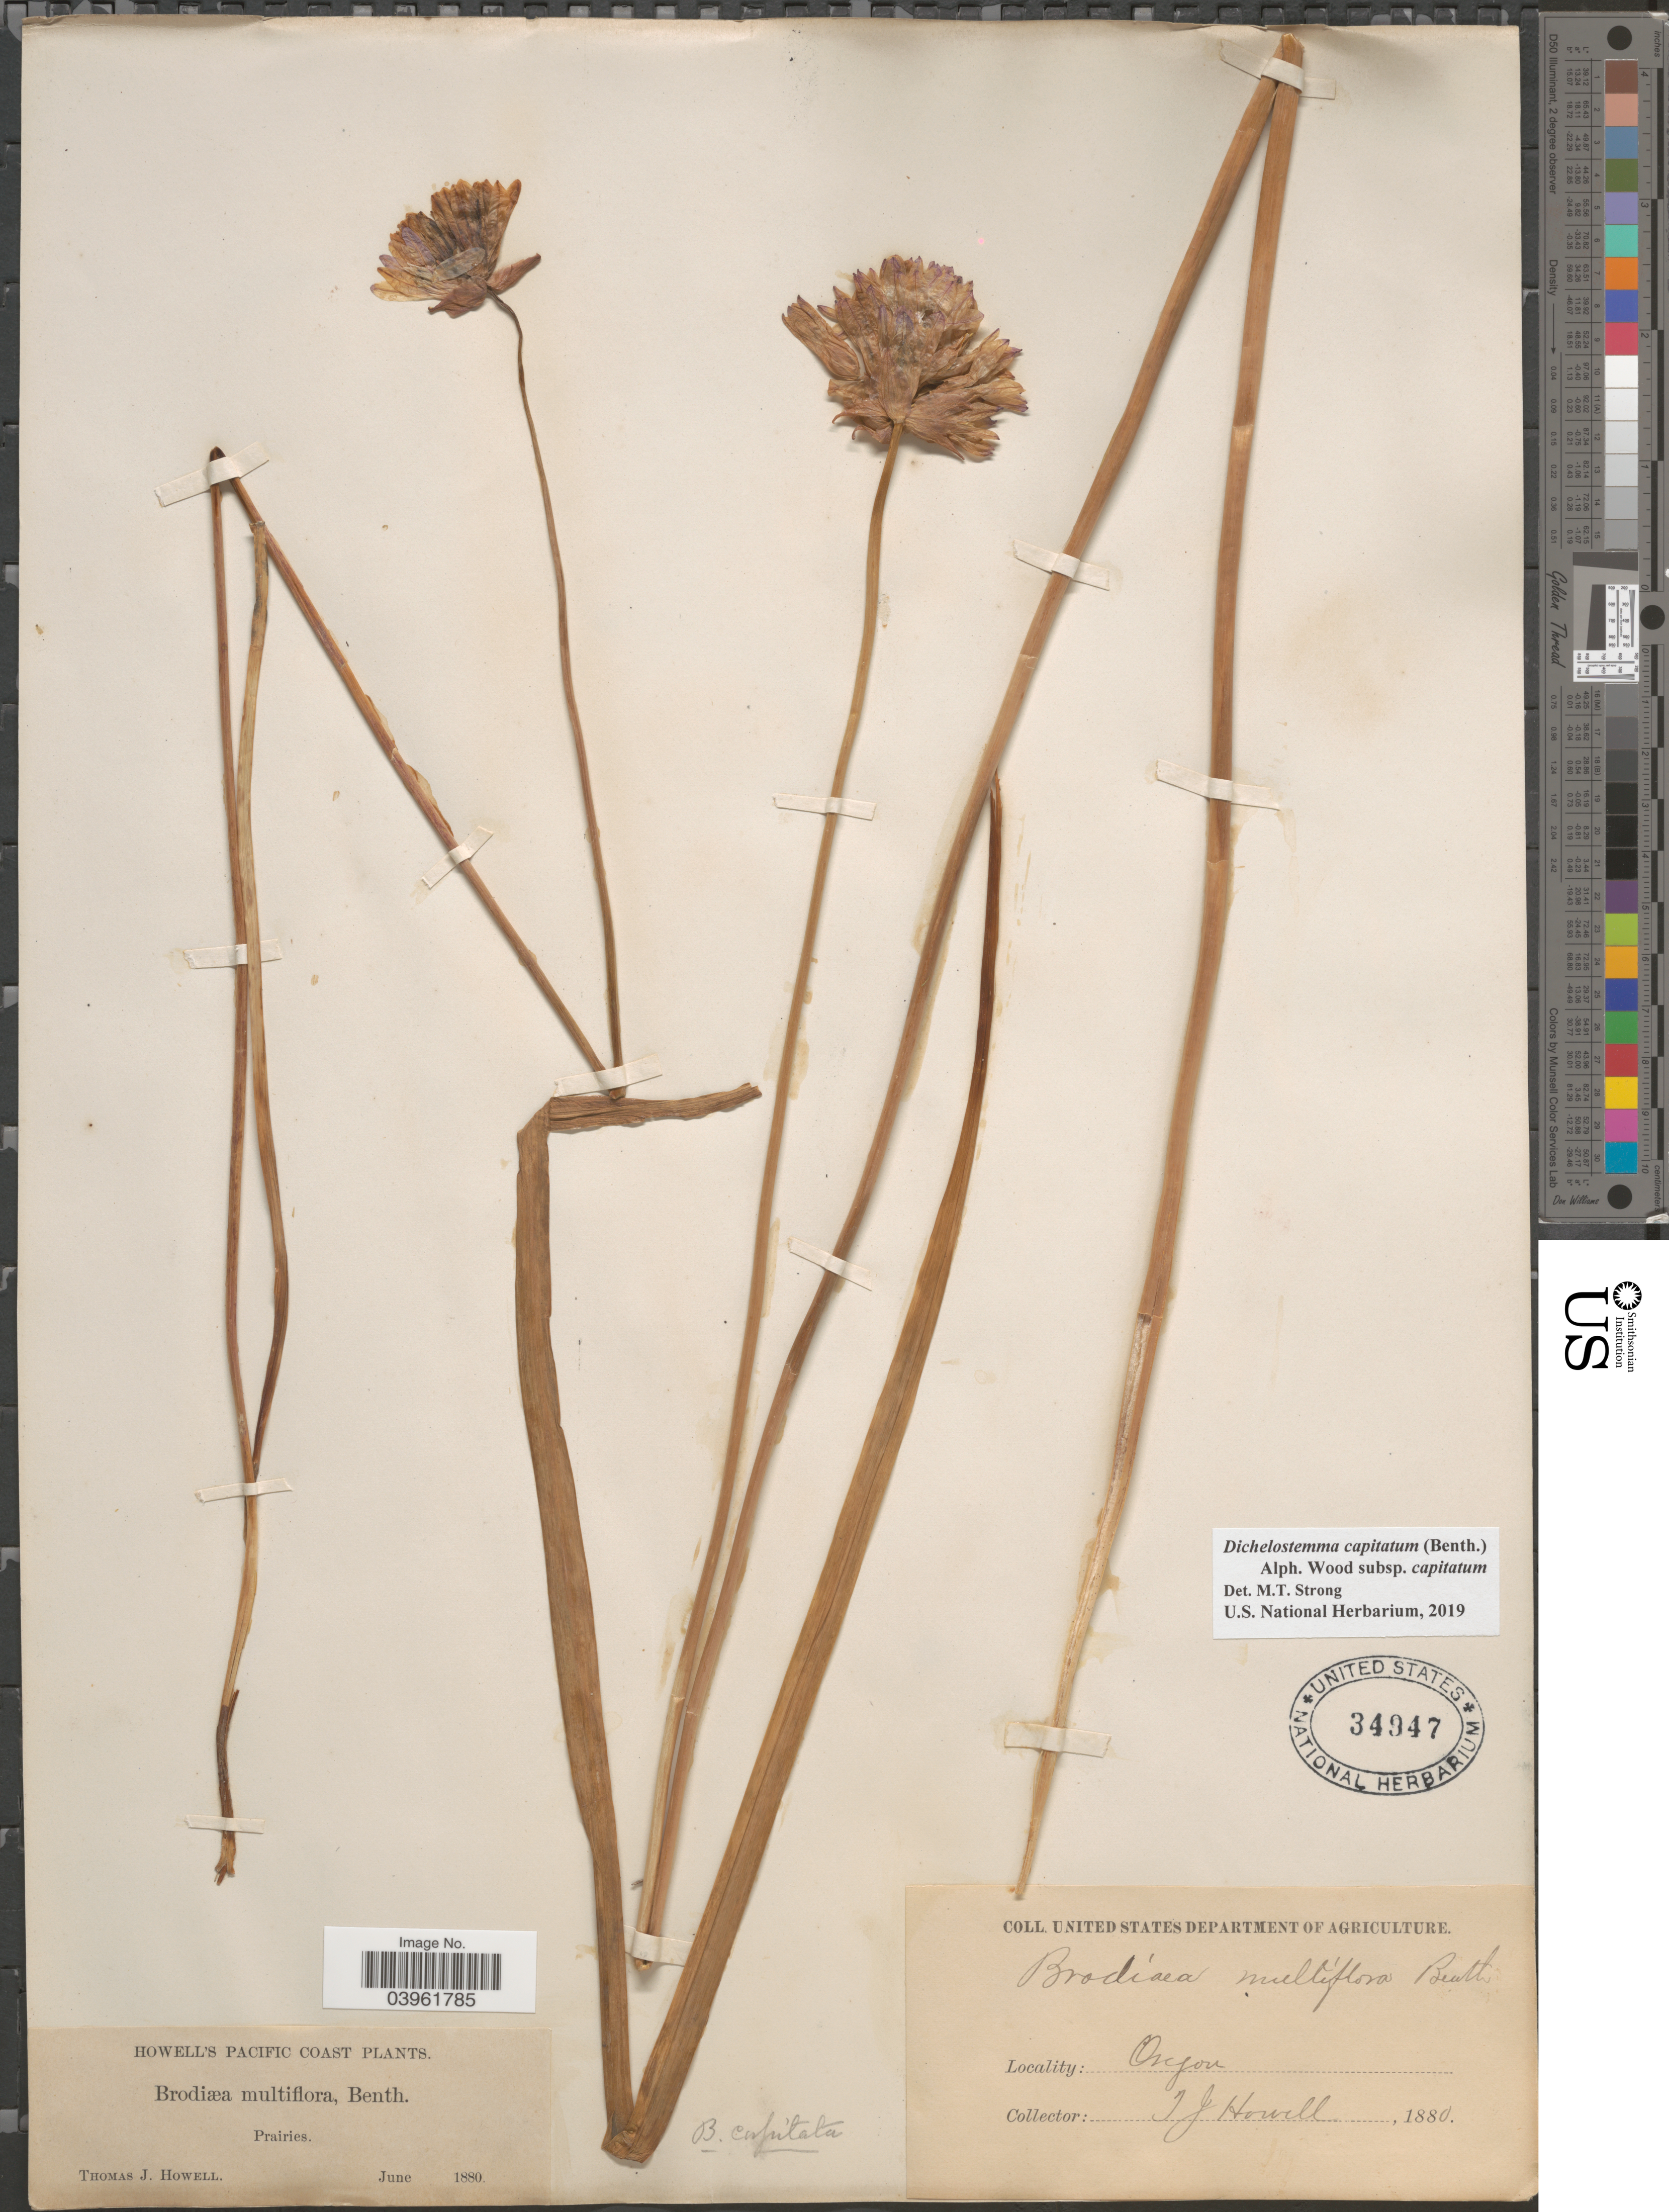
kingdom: Plantae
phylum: Tracheophyta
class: Liliopsida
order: Asparagales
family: Asparagaceae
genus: Dichelostemma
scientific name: Dichelostemma capitatum subsp. capitatum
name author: (Benth.) Alph. Wood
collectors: T. J. Howell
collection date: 1880-06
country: United States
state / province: Oregon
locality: Pacific Coast. Prairies.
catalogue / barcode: US 34947